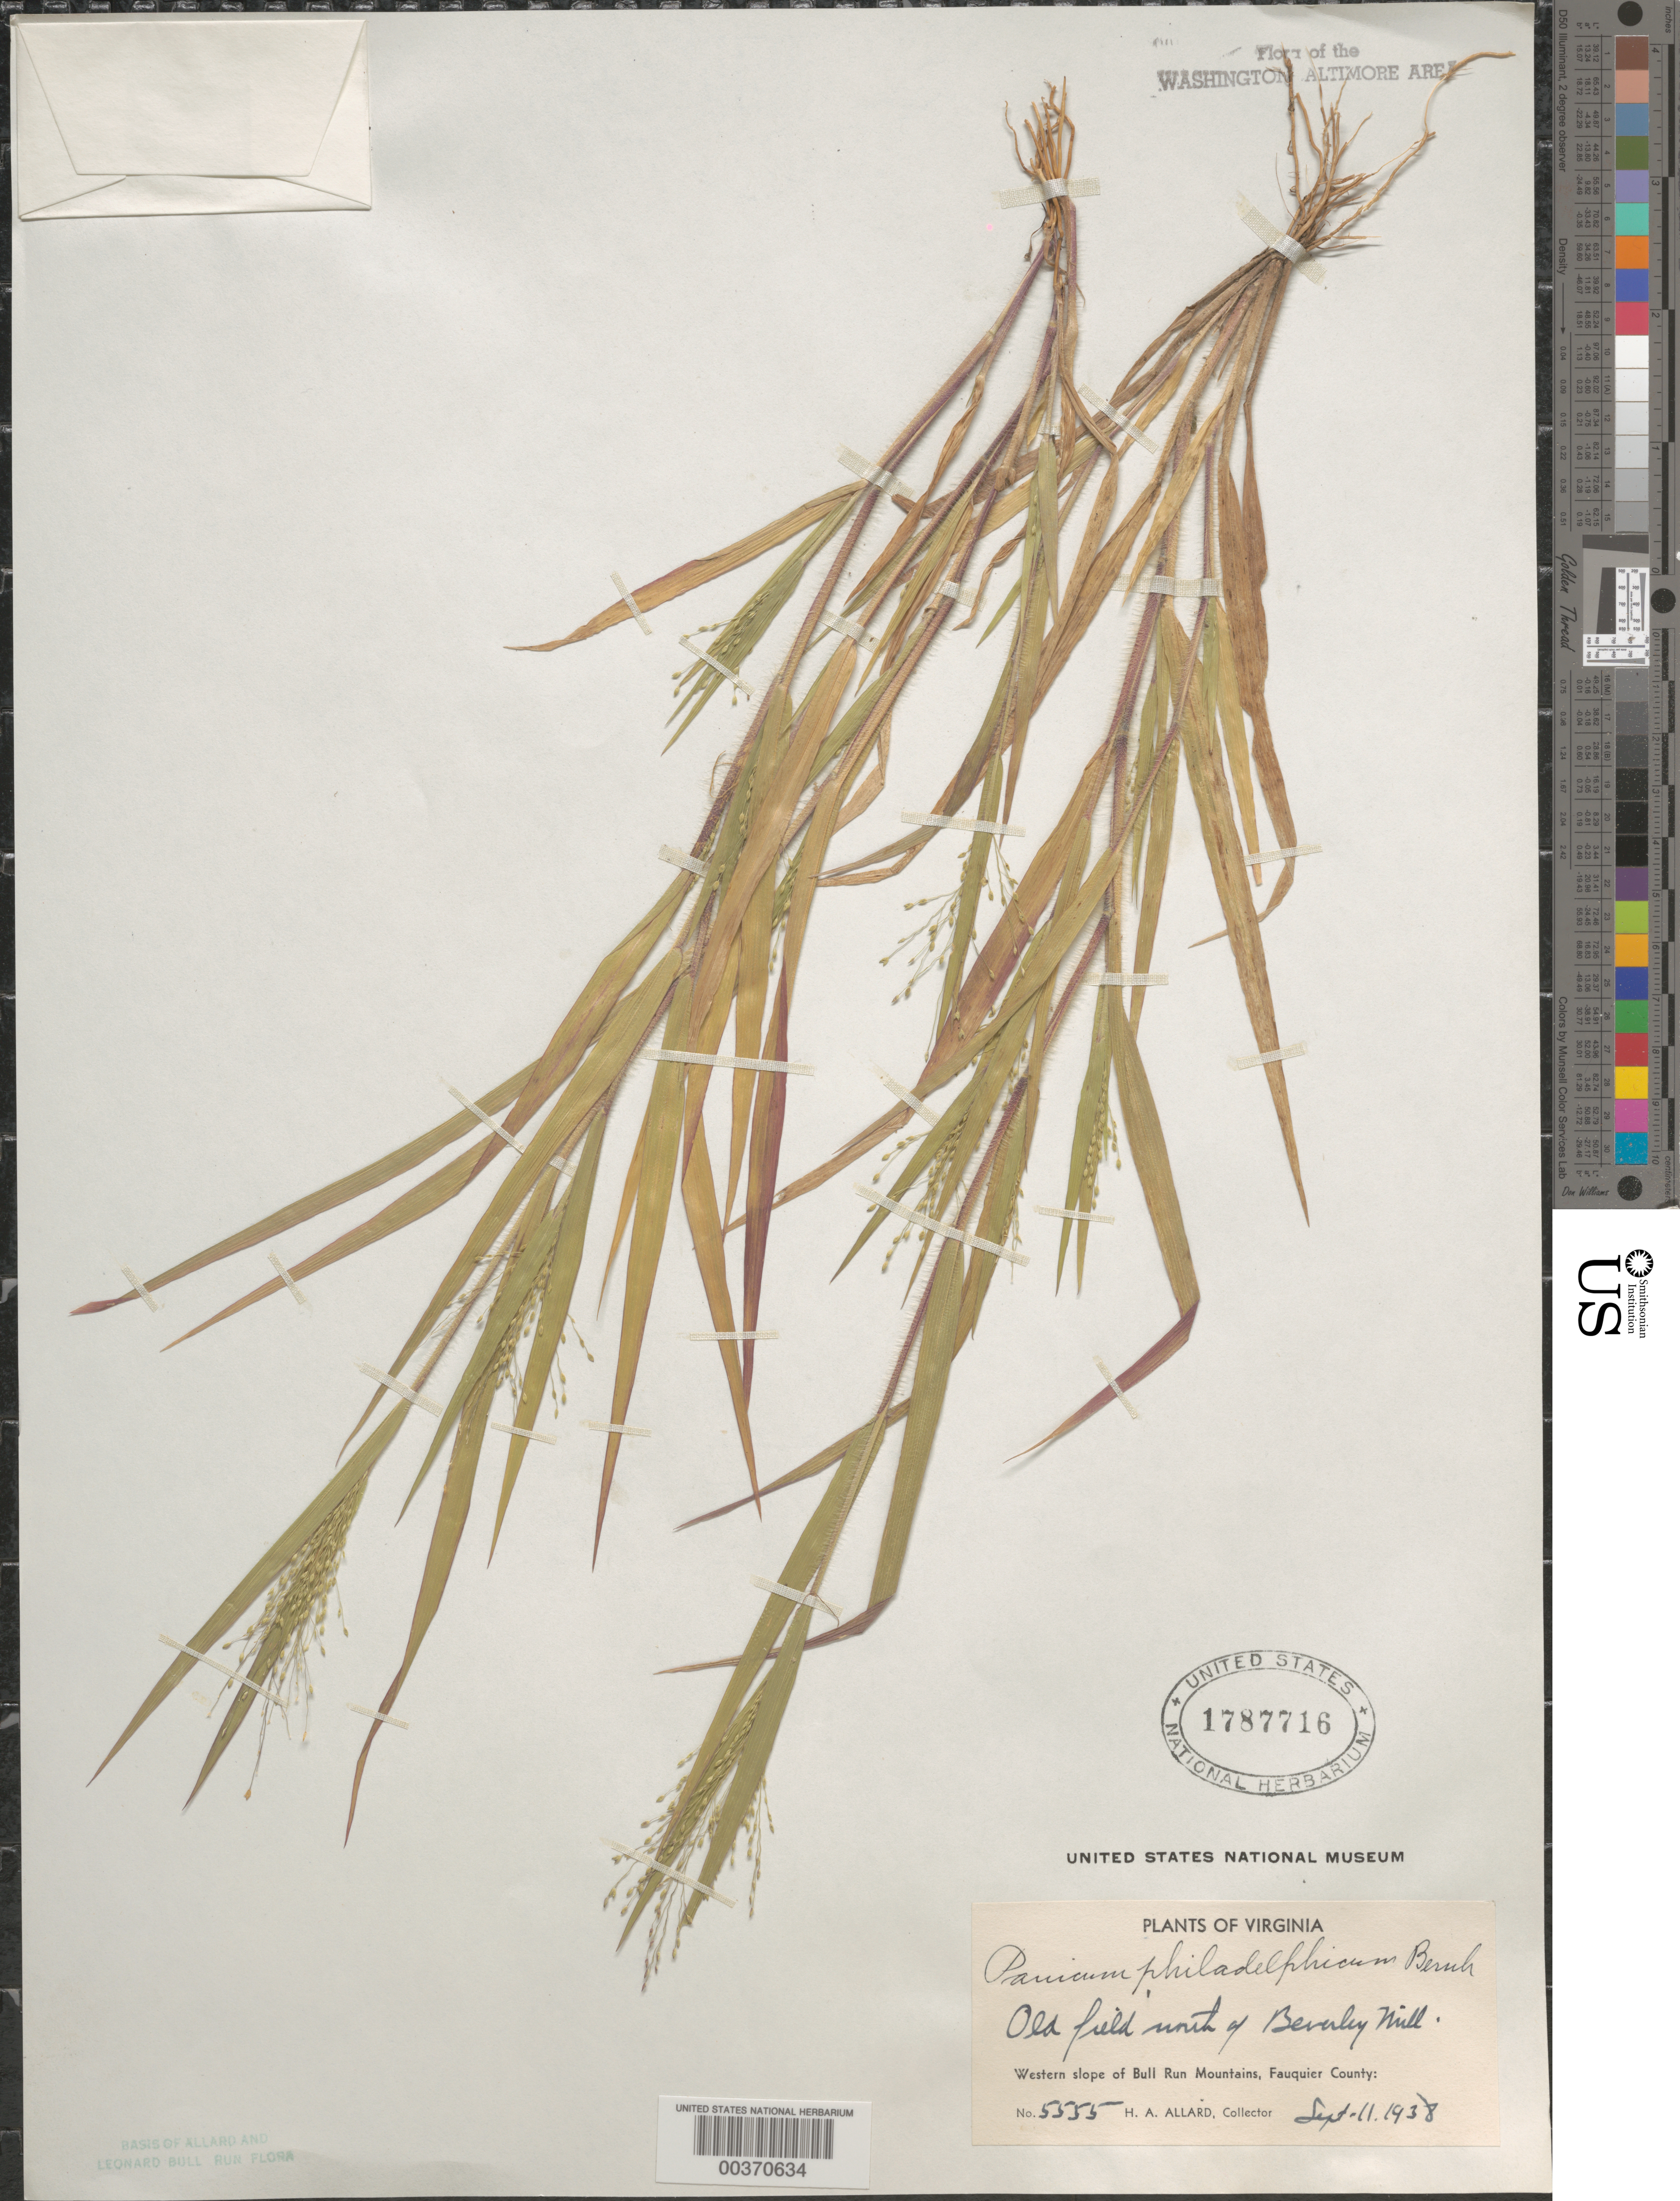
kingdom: Plantae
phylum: Tracheophyta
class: Liliopsida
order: Poales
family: Poaceae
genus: Panicum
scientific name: Panicum philadelphicum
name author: Bernh. ex Trin.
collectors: H. A. Allard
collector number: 5555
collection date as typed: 11 Sep 1938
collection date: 1938-09-11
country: United States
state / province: Virginia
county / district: Fauquier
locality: North of Beverley Mill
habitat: Old field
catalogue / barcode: US 1787716